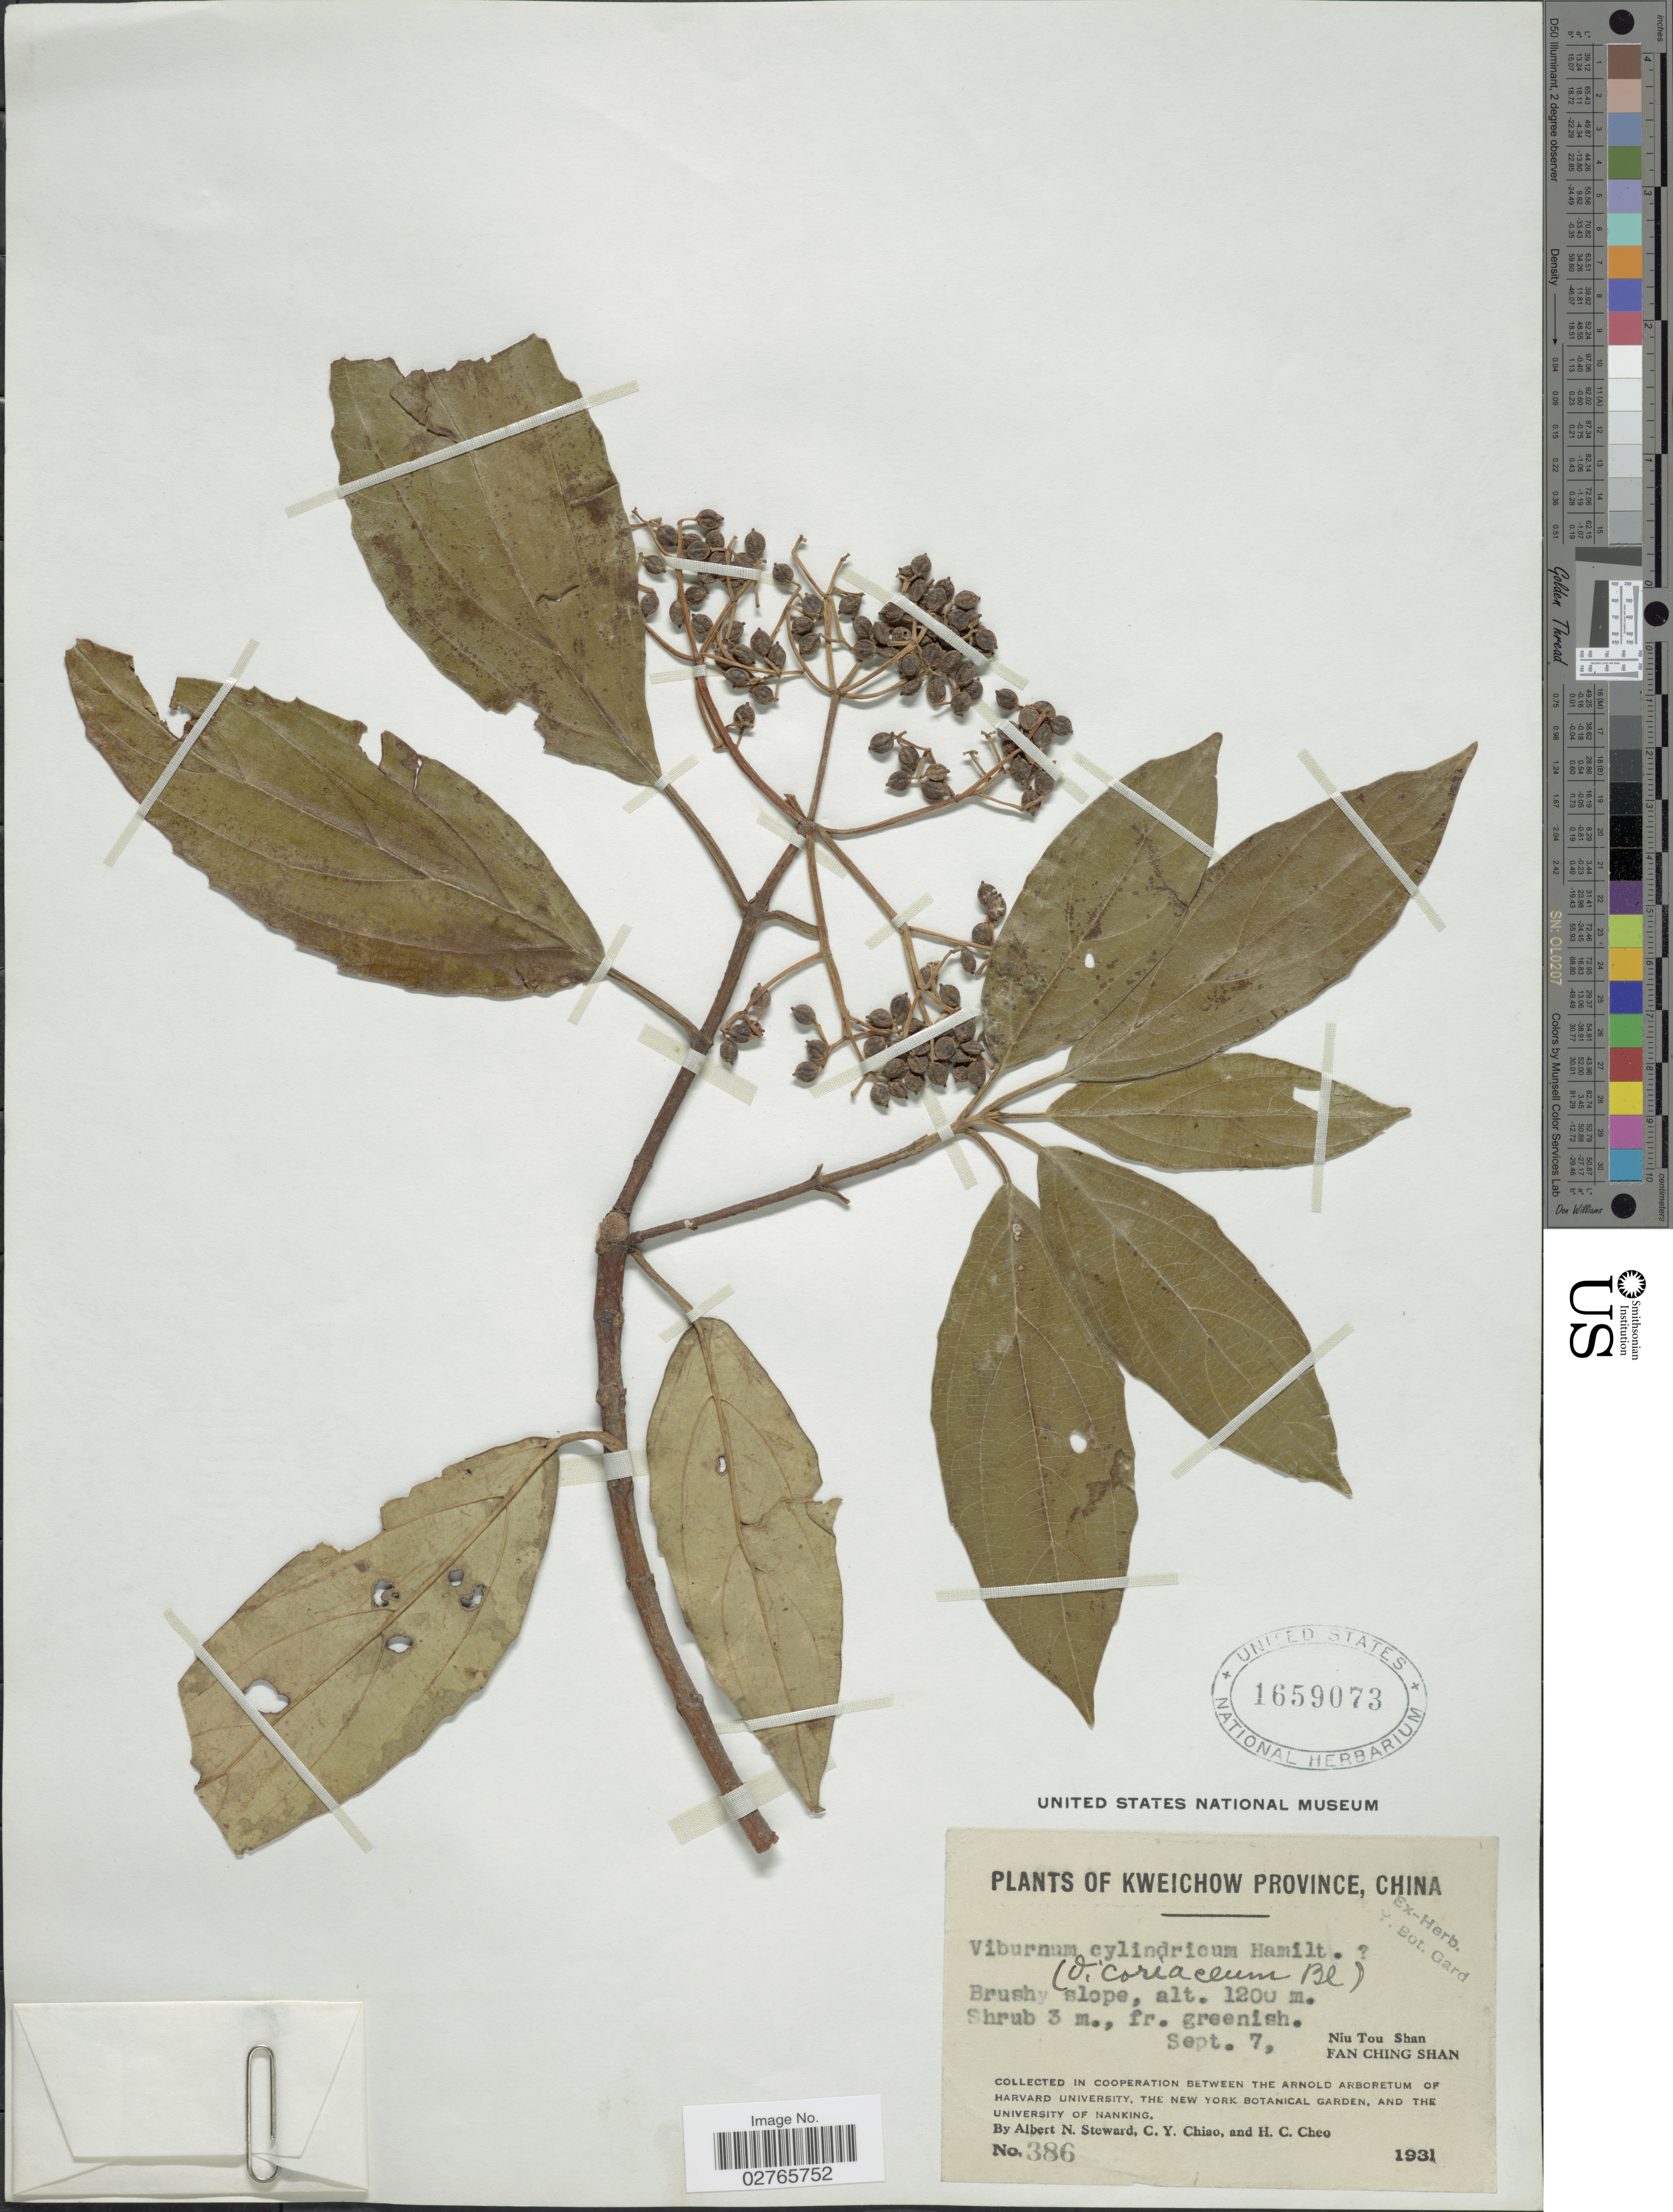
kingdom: Plantae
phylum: Tracheophyta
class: Magnoliopsida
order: Dipsacales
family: Viburnaceae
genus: Viburnum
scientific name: Viburnum cylindricum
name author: Buch.-Ham.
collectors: A. N. Steward, C. Y. Chiao & H. Cheo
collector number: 386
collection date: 1931-09-07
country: China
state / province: Guizhou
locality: Kweichow Province. Niu Tou Shan. Fan Ching Shan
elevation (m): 1200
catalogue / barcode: US 1659073